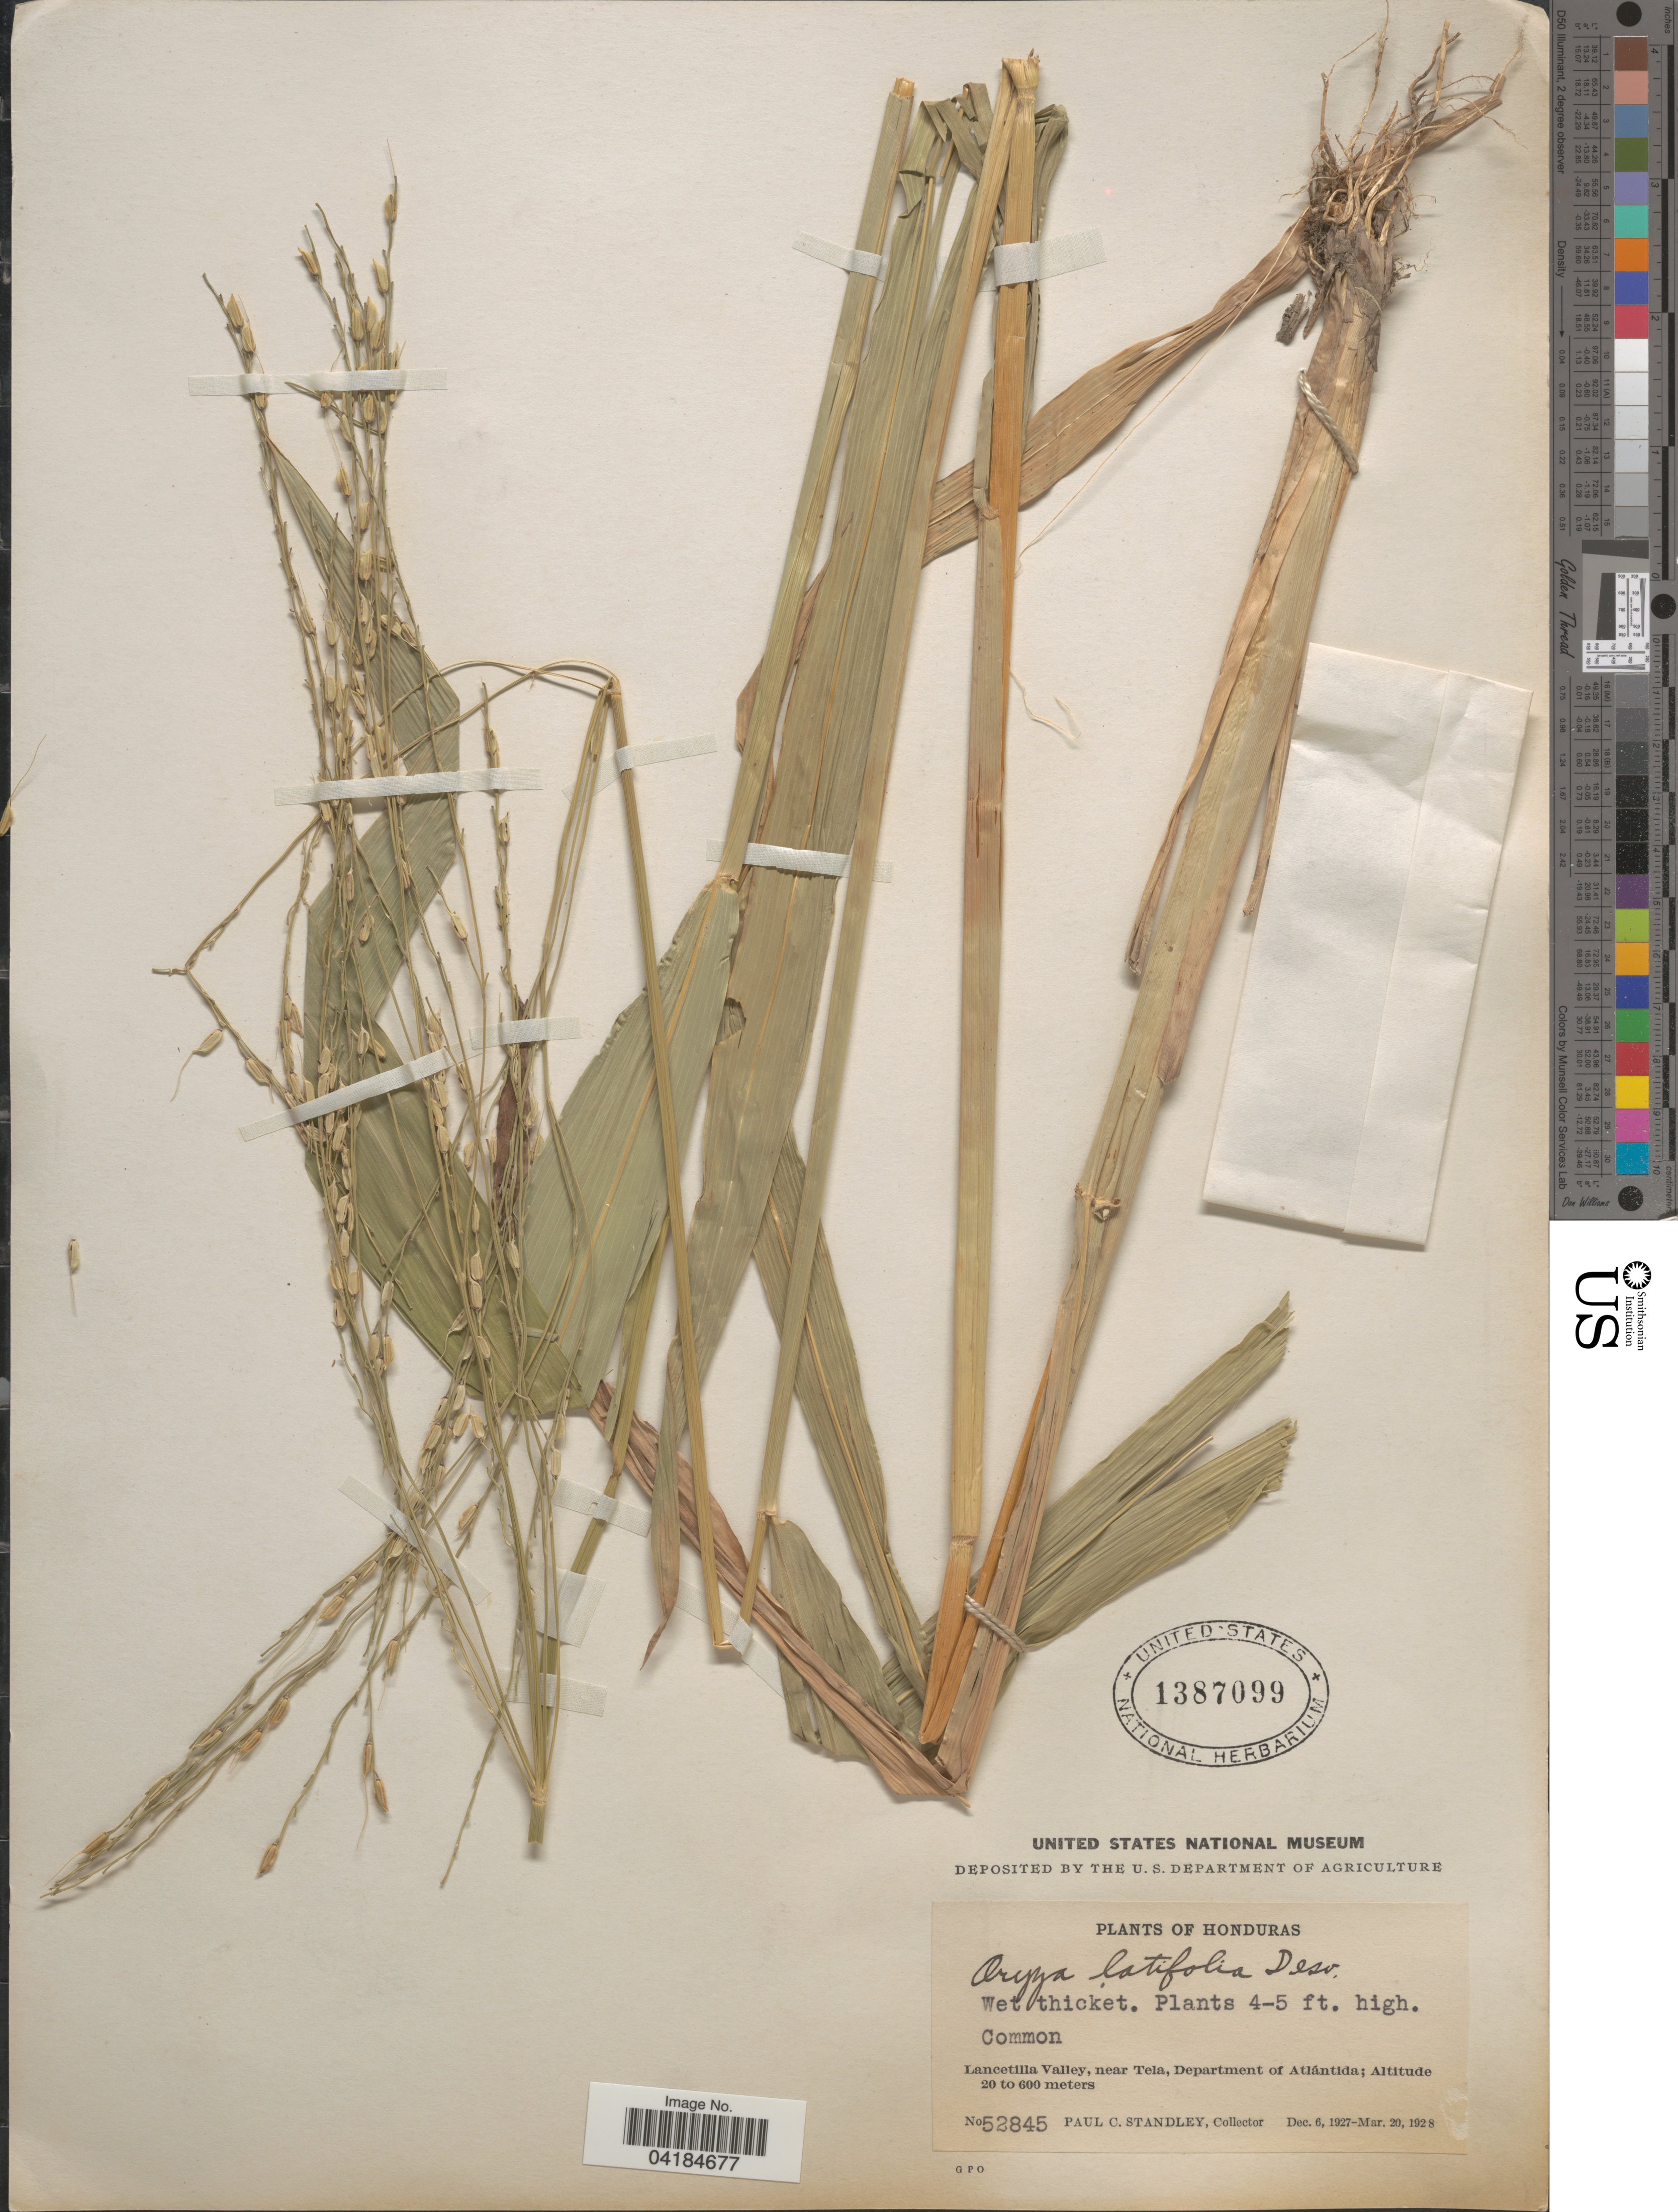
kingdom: Plantae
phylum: Tracheophyta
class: Liliopsida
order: Poales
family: Poaceae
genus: Oryza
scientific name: Oryza latifolia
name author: Desv.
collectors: P. C. Standley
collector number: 52845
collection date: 1927-12-06/1928-03-20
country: Honduras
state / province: Atlantida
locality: Lancetilla Valley, near Tela, Department of Atlántida.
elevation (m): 20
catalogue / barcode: US 1387099